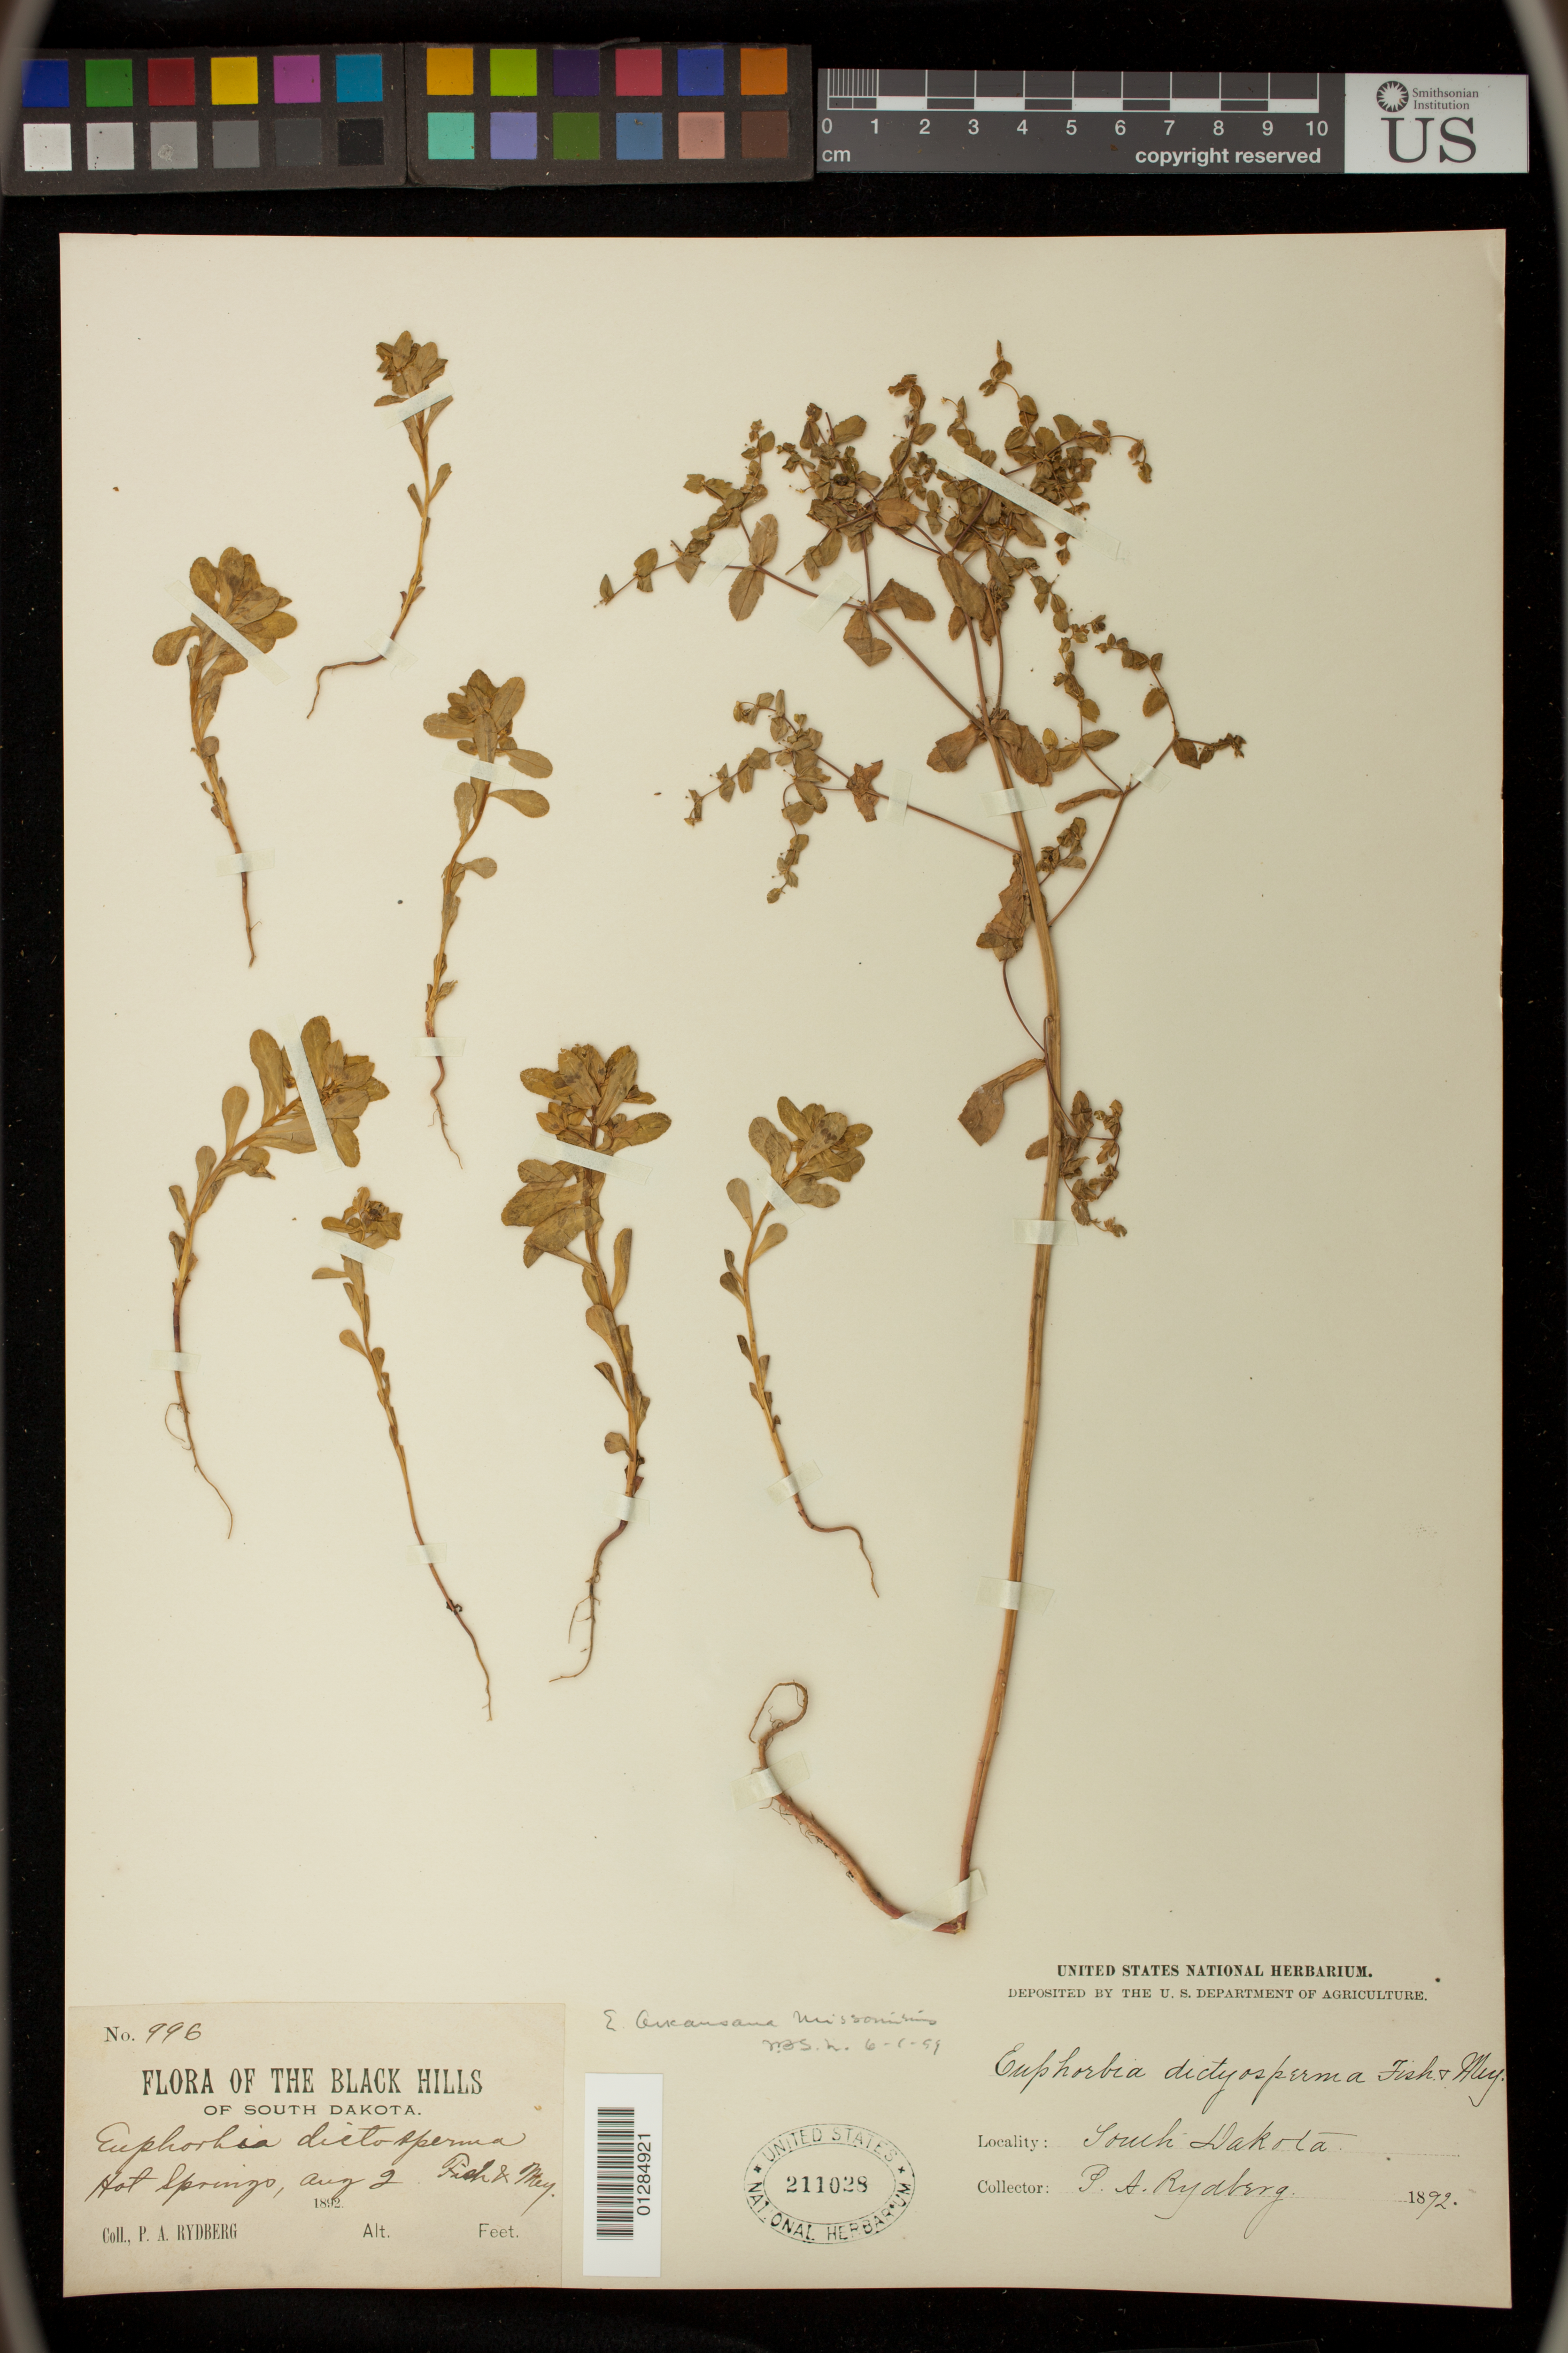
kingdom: Plantae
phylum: Tracheophyta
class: Magnoliopsida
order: Malpighiales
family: Euphorbiaceae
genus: Euphorbia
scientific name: Euphorbia spathulata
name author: Lam.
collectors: P. A. Rydberg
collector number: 996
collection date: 1892-08-02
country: United States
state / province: South Dakota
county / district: Fall River County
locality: Hot Springs, Black Hills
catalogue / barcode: US 211028